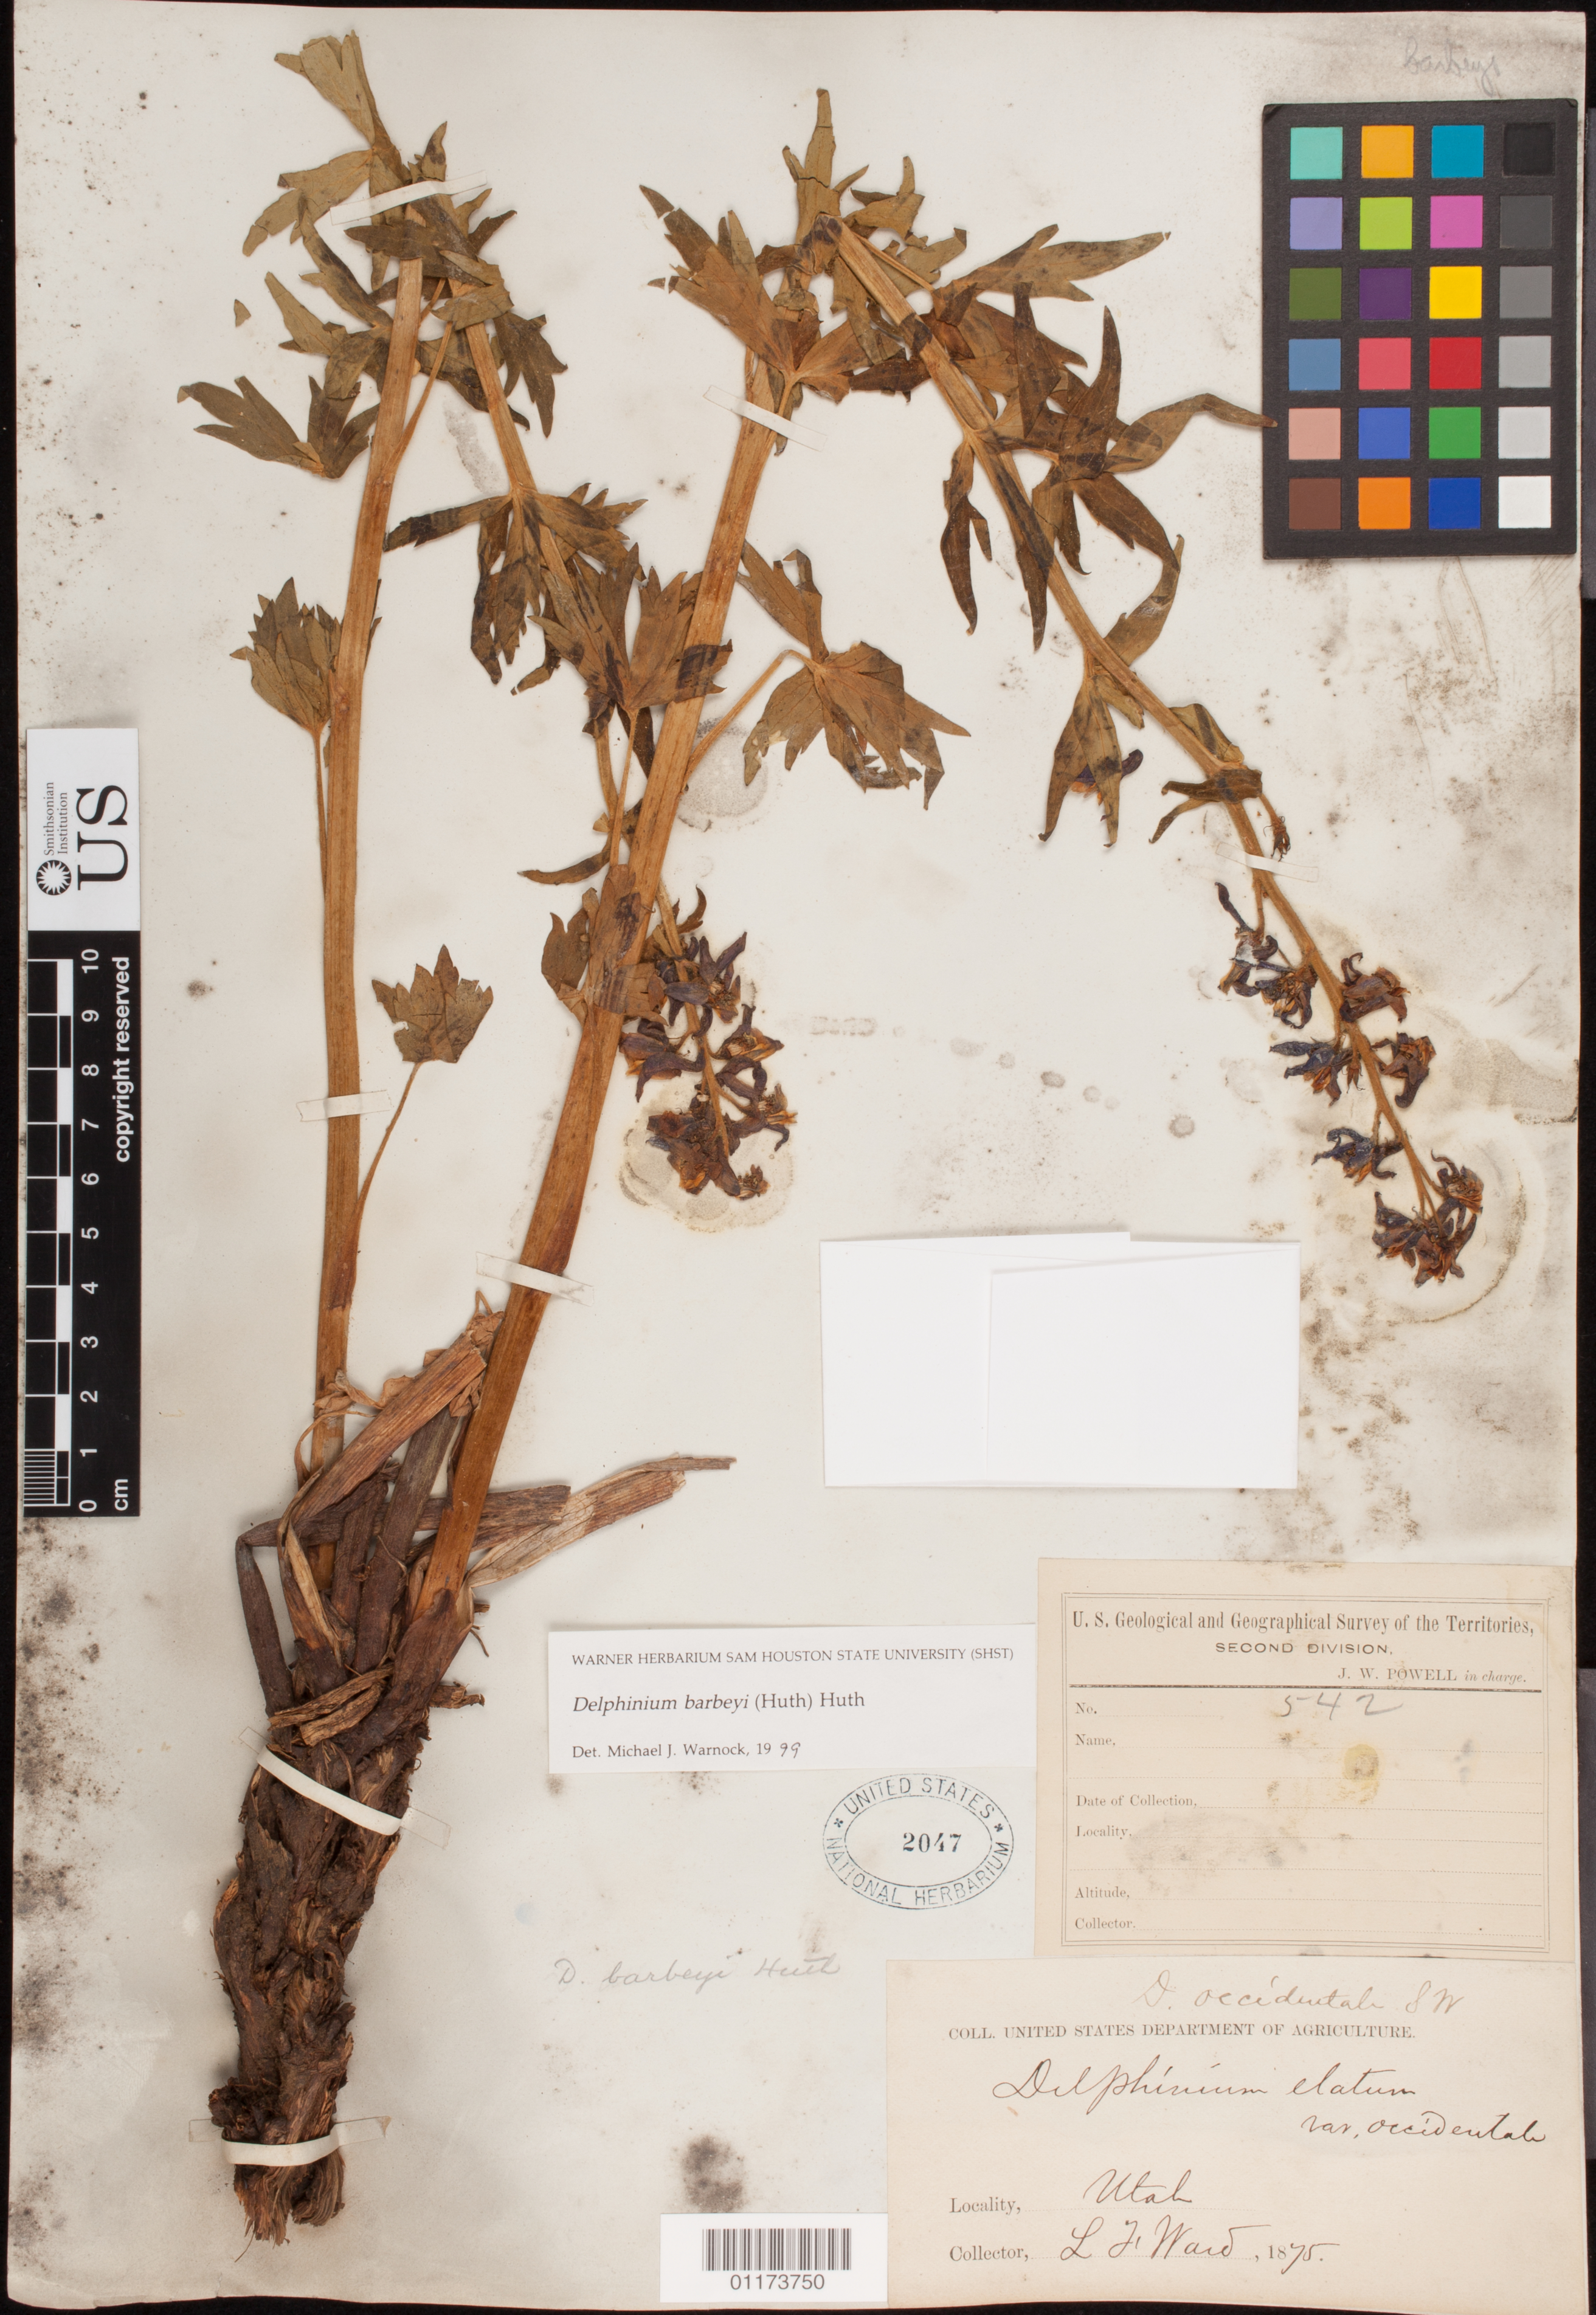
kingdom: Plantae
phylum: Tracheophyta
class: Magnoliopsida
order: Ranunculales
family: Ranunculaceae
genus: Delphinium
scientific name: Delphinium barbeyi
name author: (Huth) Huth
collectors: L. F. Ward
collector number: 542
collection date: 1875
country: United States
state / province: Utah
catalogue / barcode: US 2047